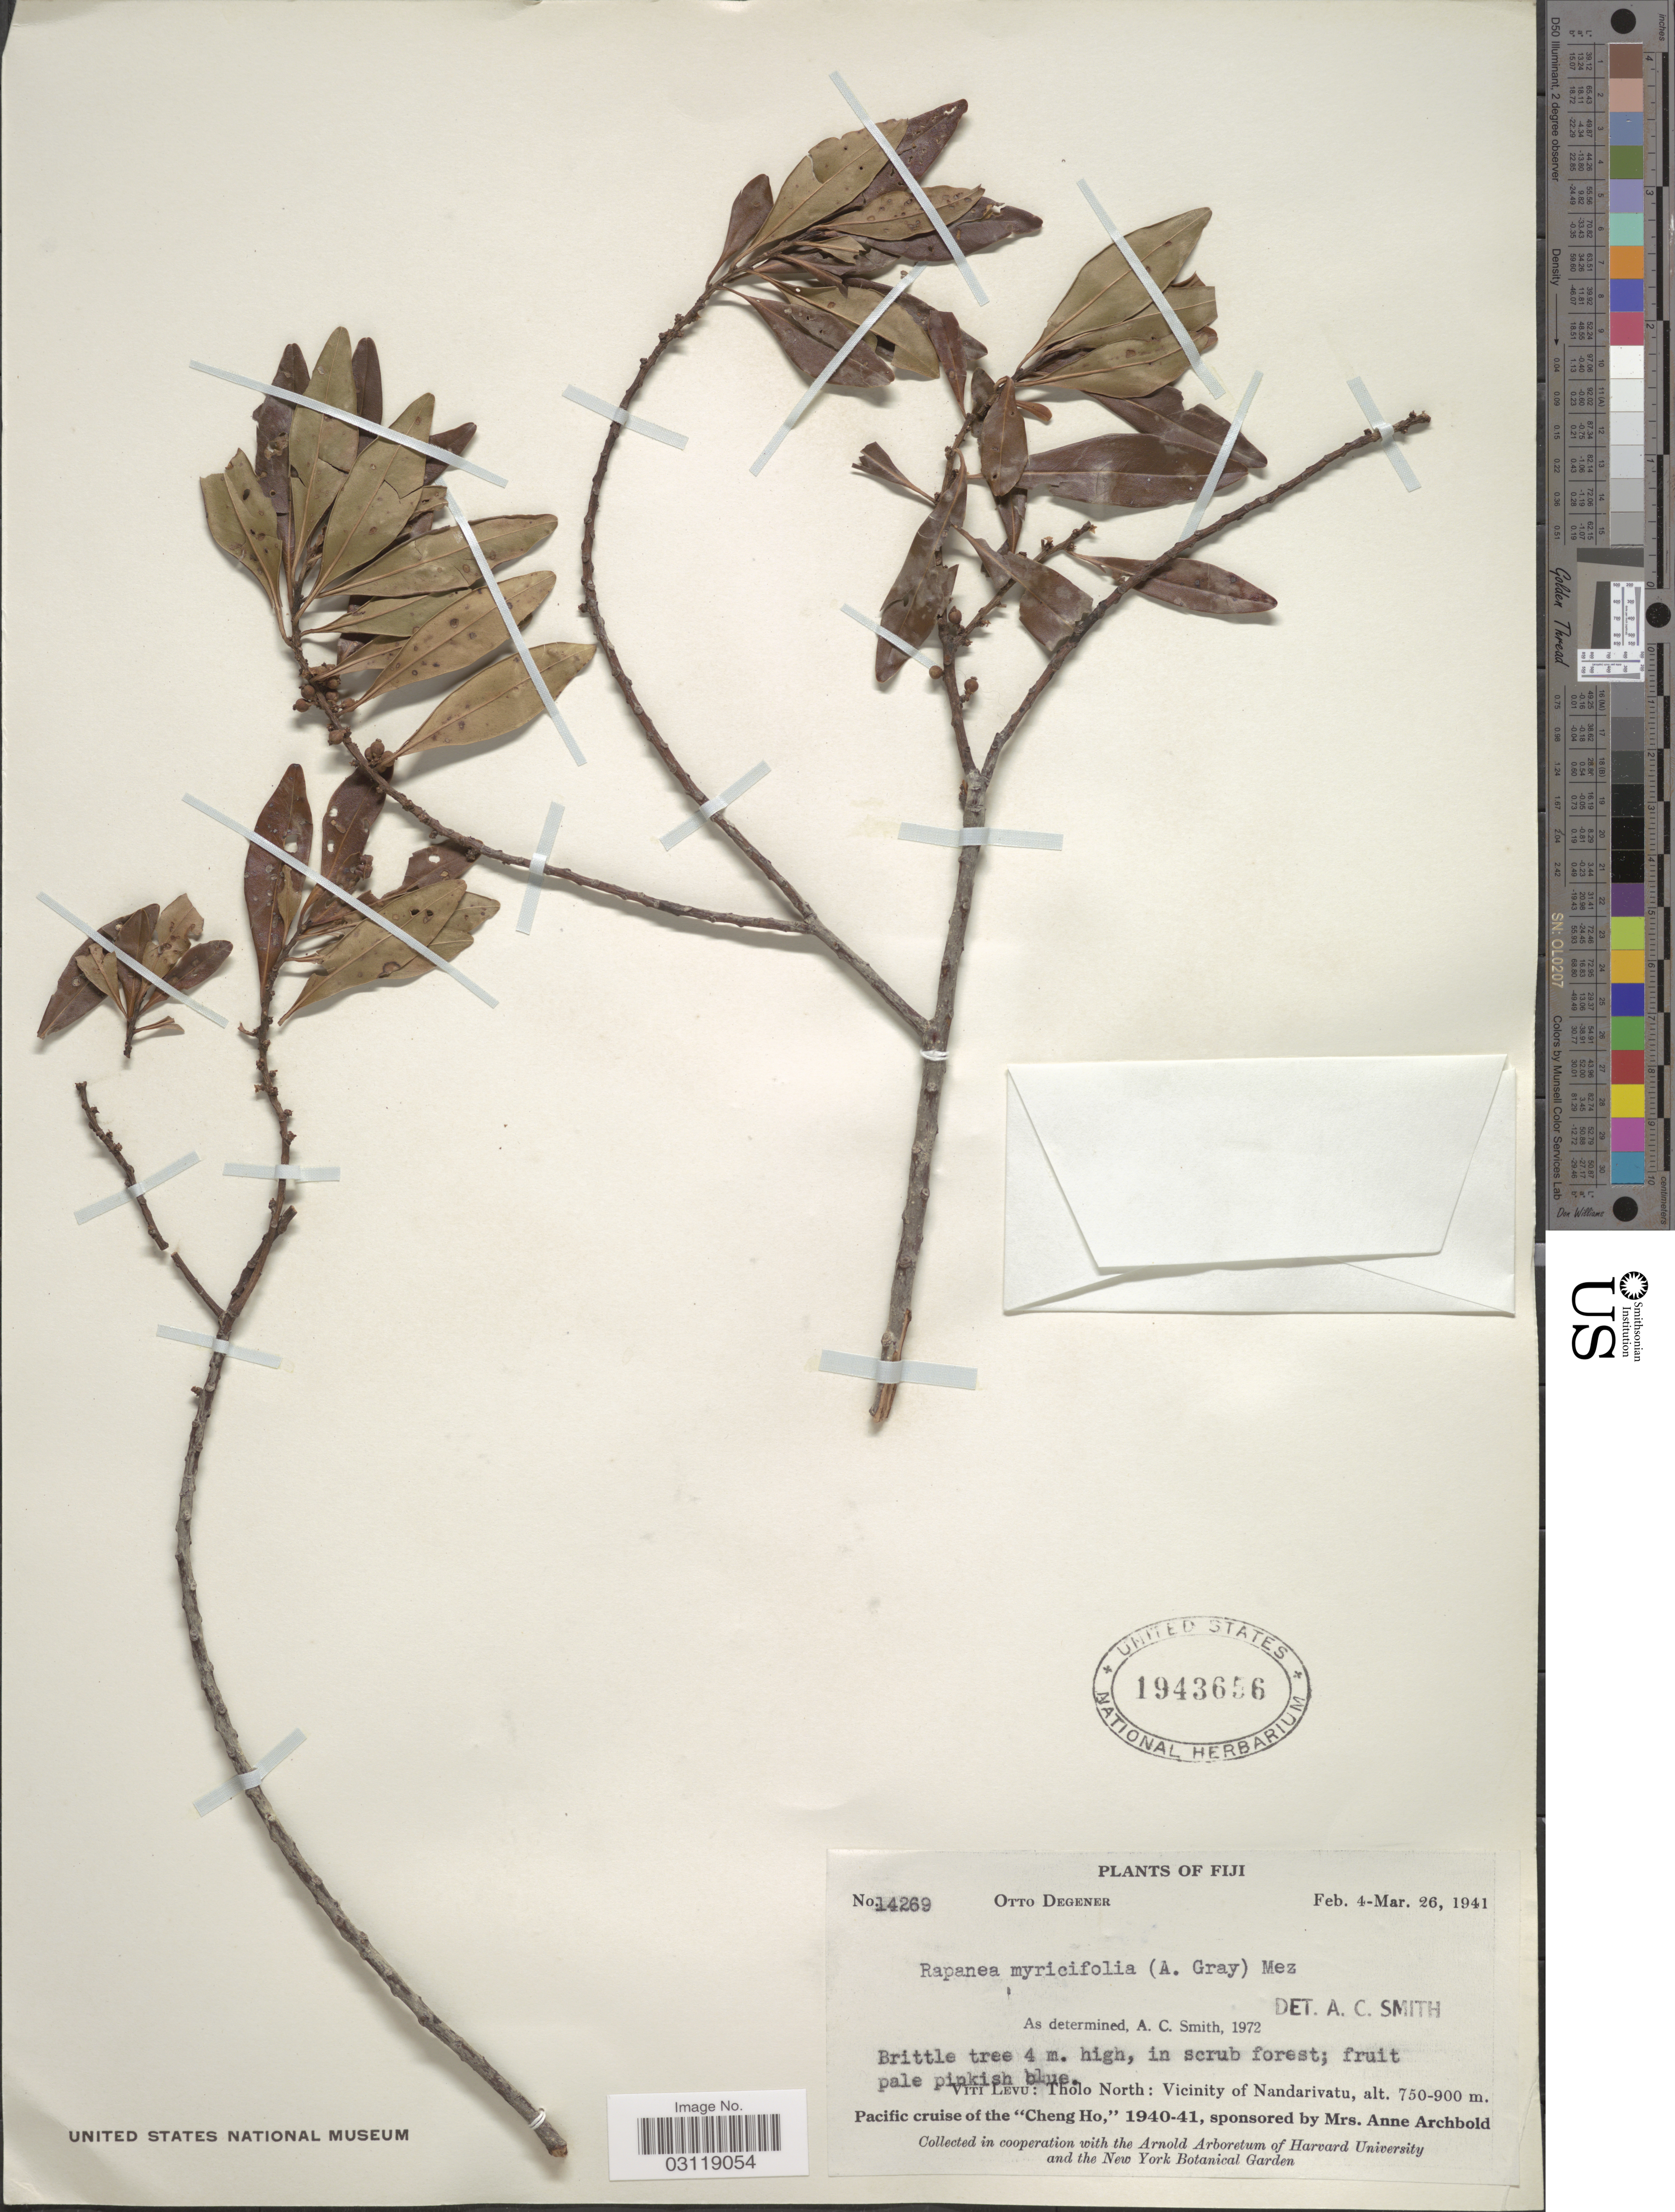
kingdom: Plantae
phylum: Tracheophyta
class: Magnoliopsida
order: Ericales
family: Primulaceae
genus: Rapanea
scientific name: Rapanea myricifolia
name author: (A. Gray) Mez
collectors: O. Degener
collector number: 14269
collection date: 1941-02-04/1941-03-26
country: Fiji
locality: Viti Levu: Tholo North: Vicinity of Nandarivatu.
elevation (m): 750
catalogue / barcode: US 1943656